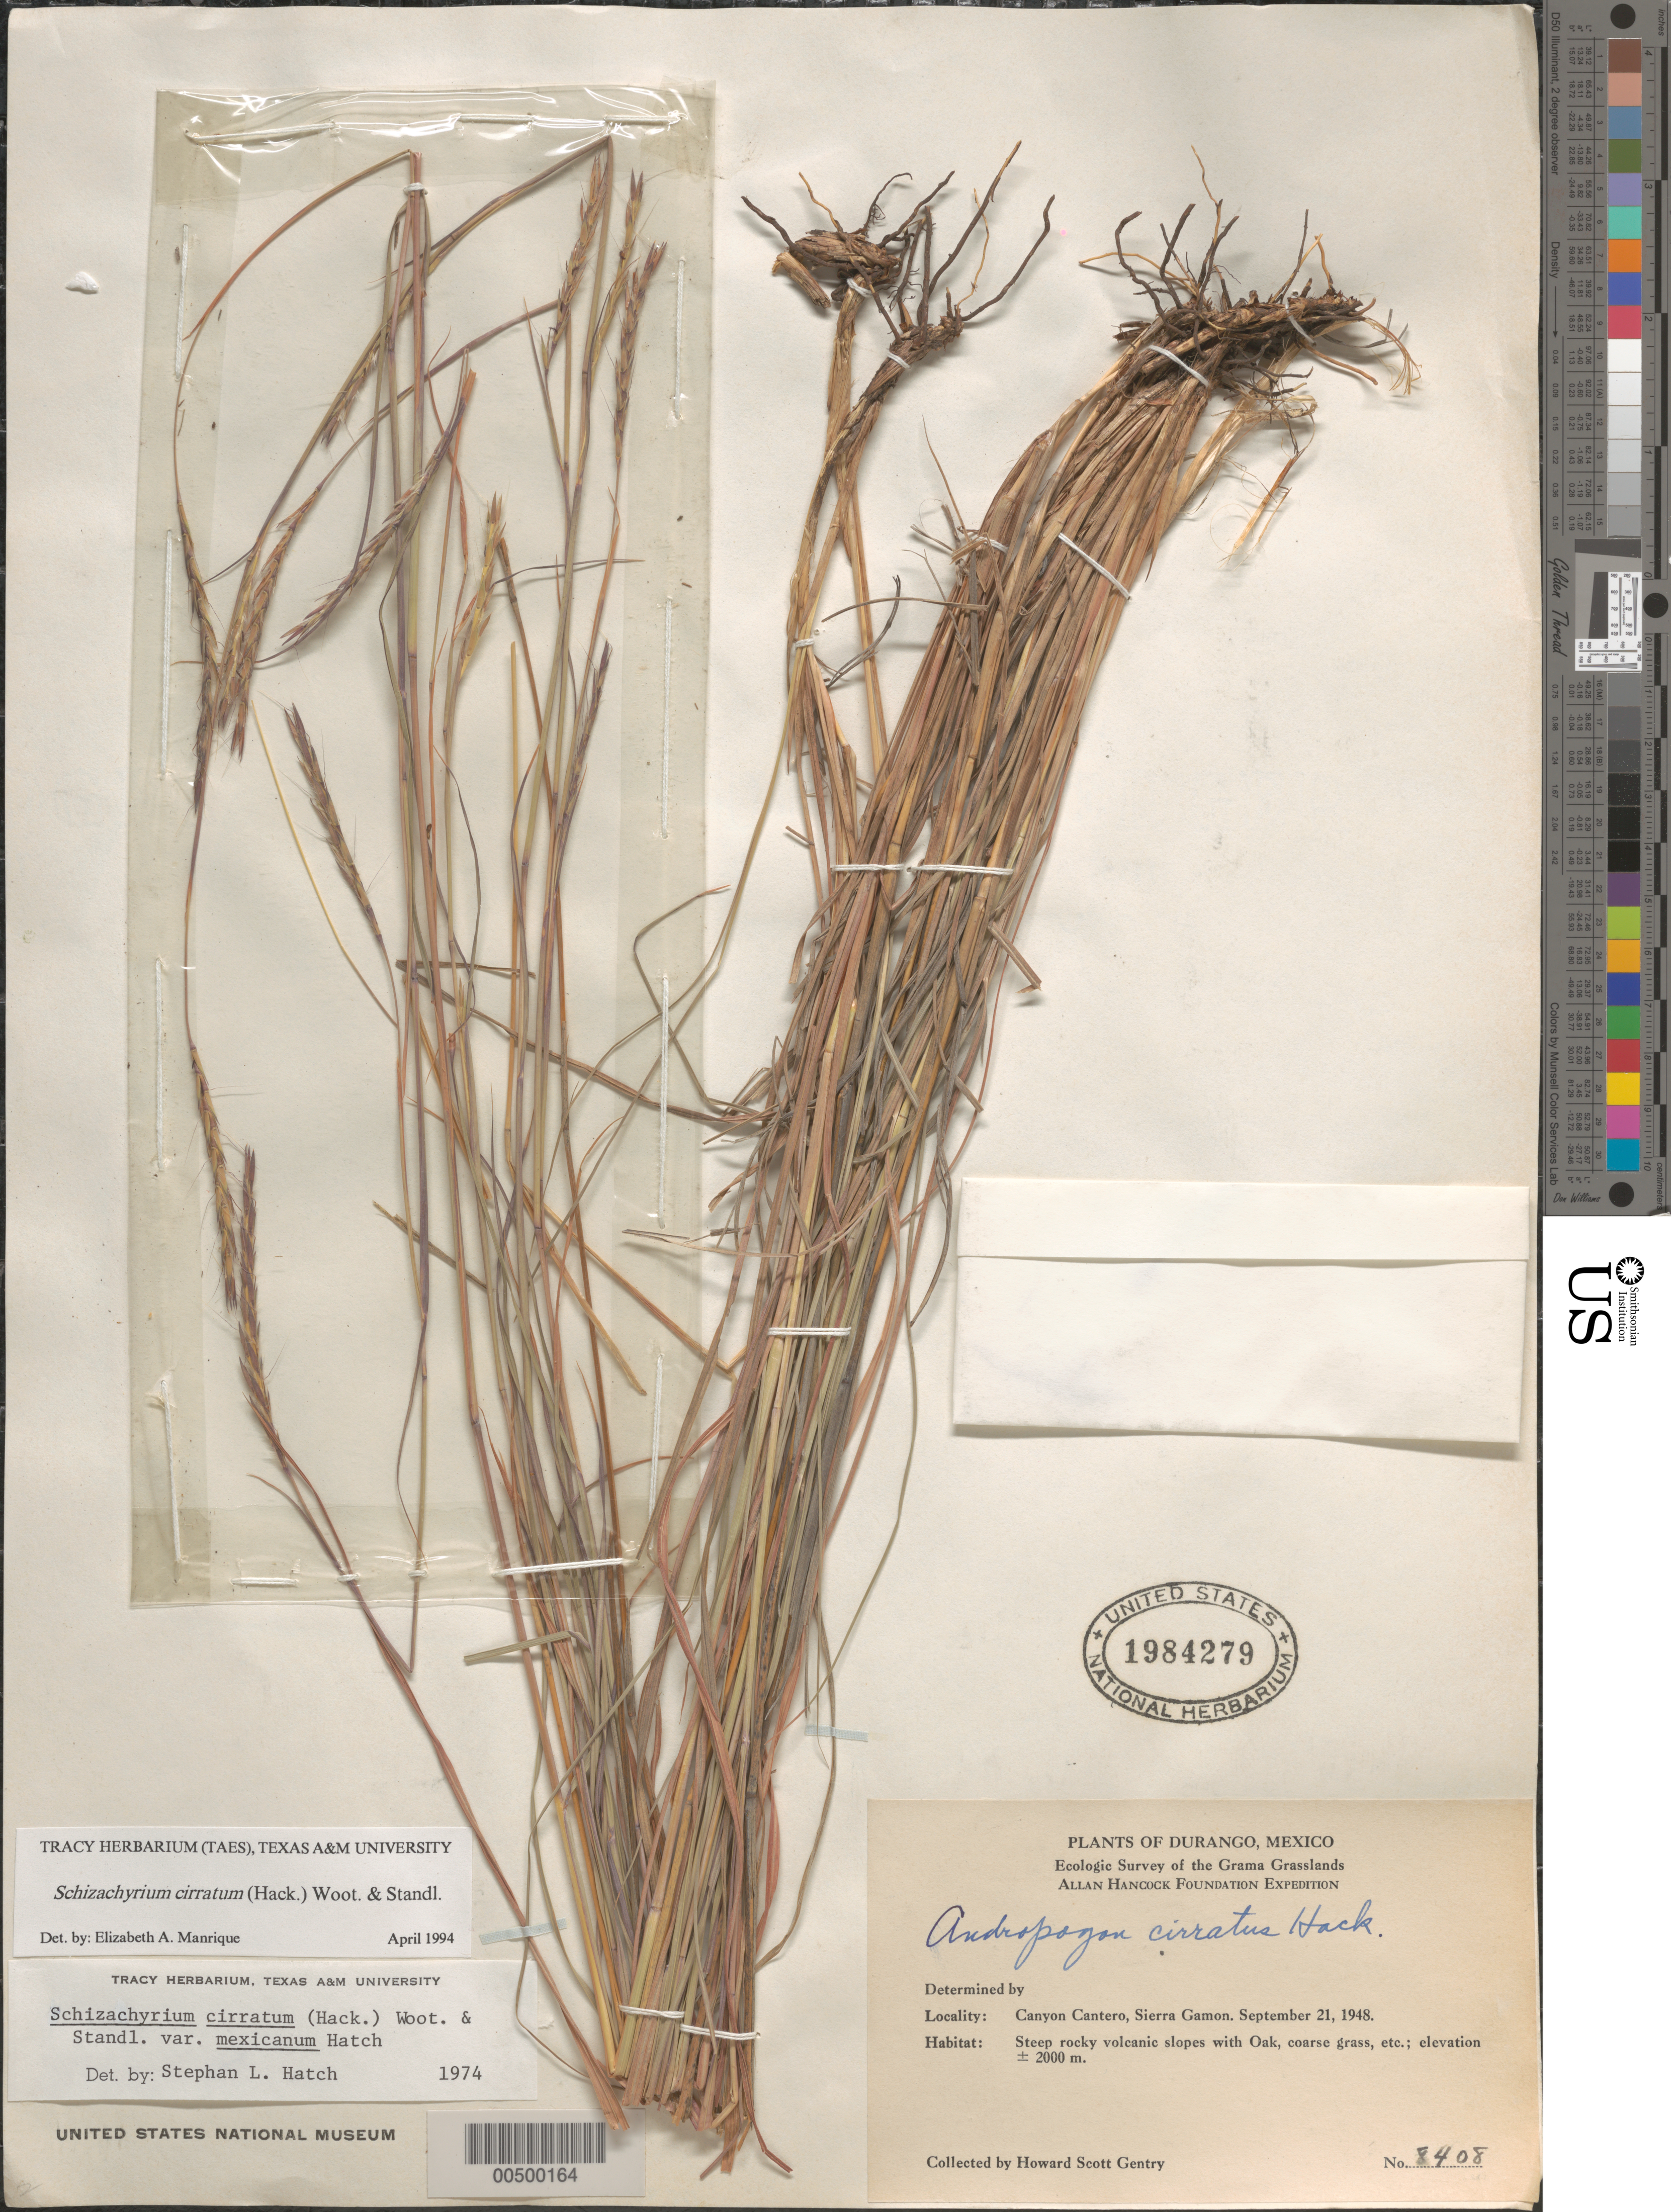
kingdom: Plantae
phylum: Tracheophyta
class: Liliopsida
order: Poales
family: Poaceae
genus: Schizachyrium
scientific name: Schizachyrium cirratum var. cirratum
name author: (Hack.) Wooton & Standl.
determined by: Manrique, E. A.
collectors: H. S. Gentry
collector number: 8408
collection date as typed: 21 Sep 1948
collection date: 1948-09-21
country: Mexico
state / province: Durango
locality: Canyon Cantero, Sierra Gamon, Grama Grasslands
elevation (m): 2000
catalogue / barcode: US 1984279